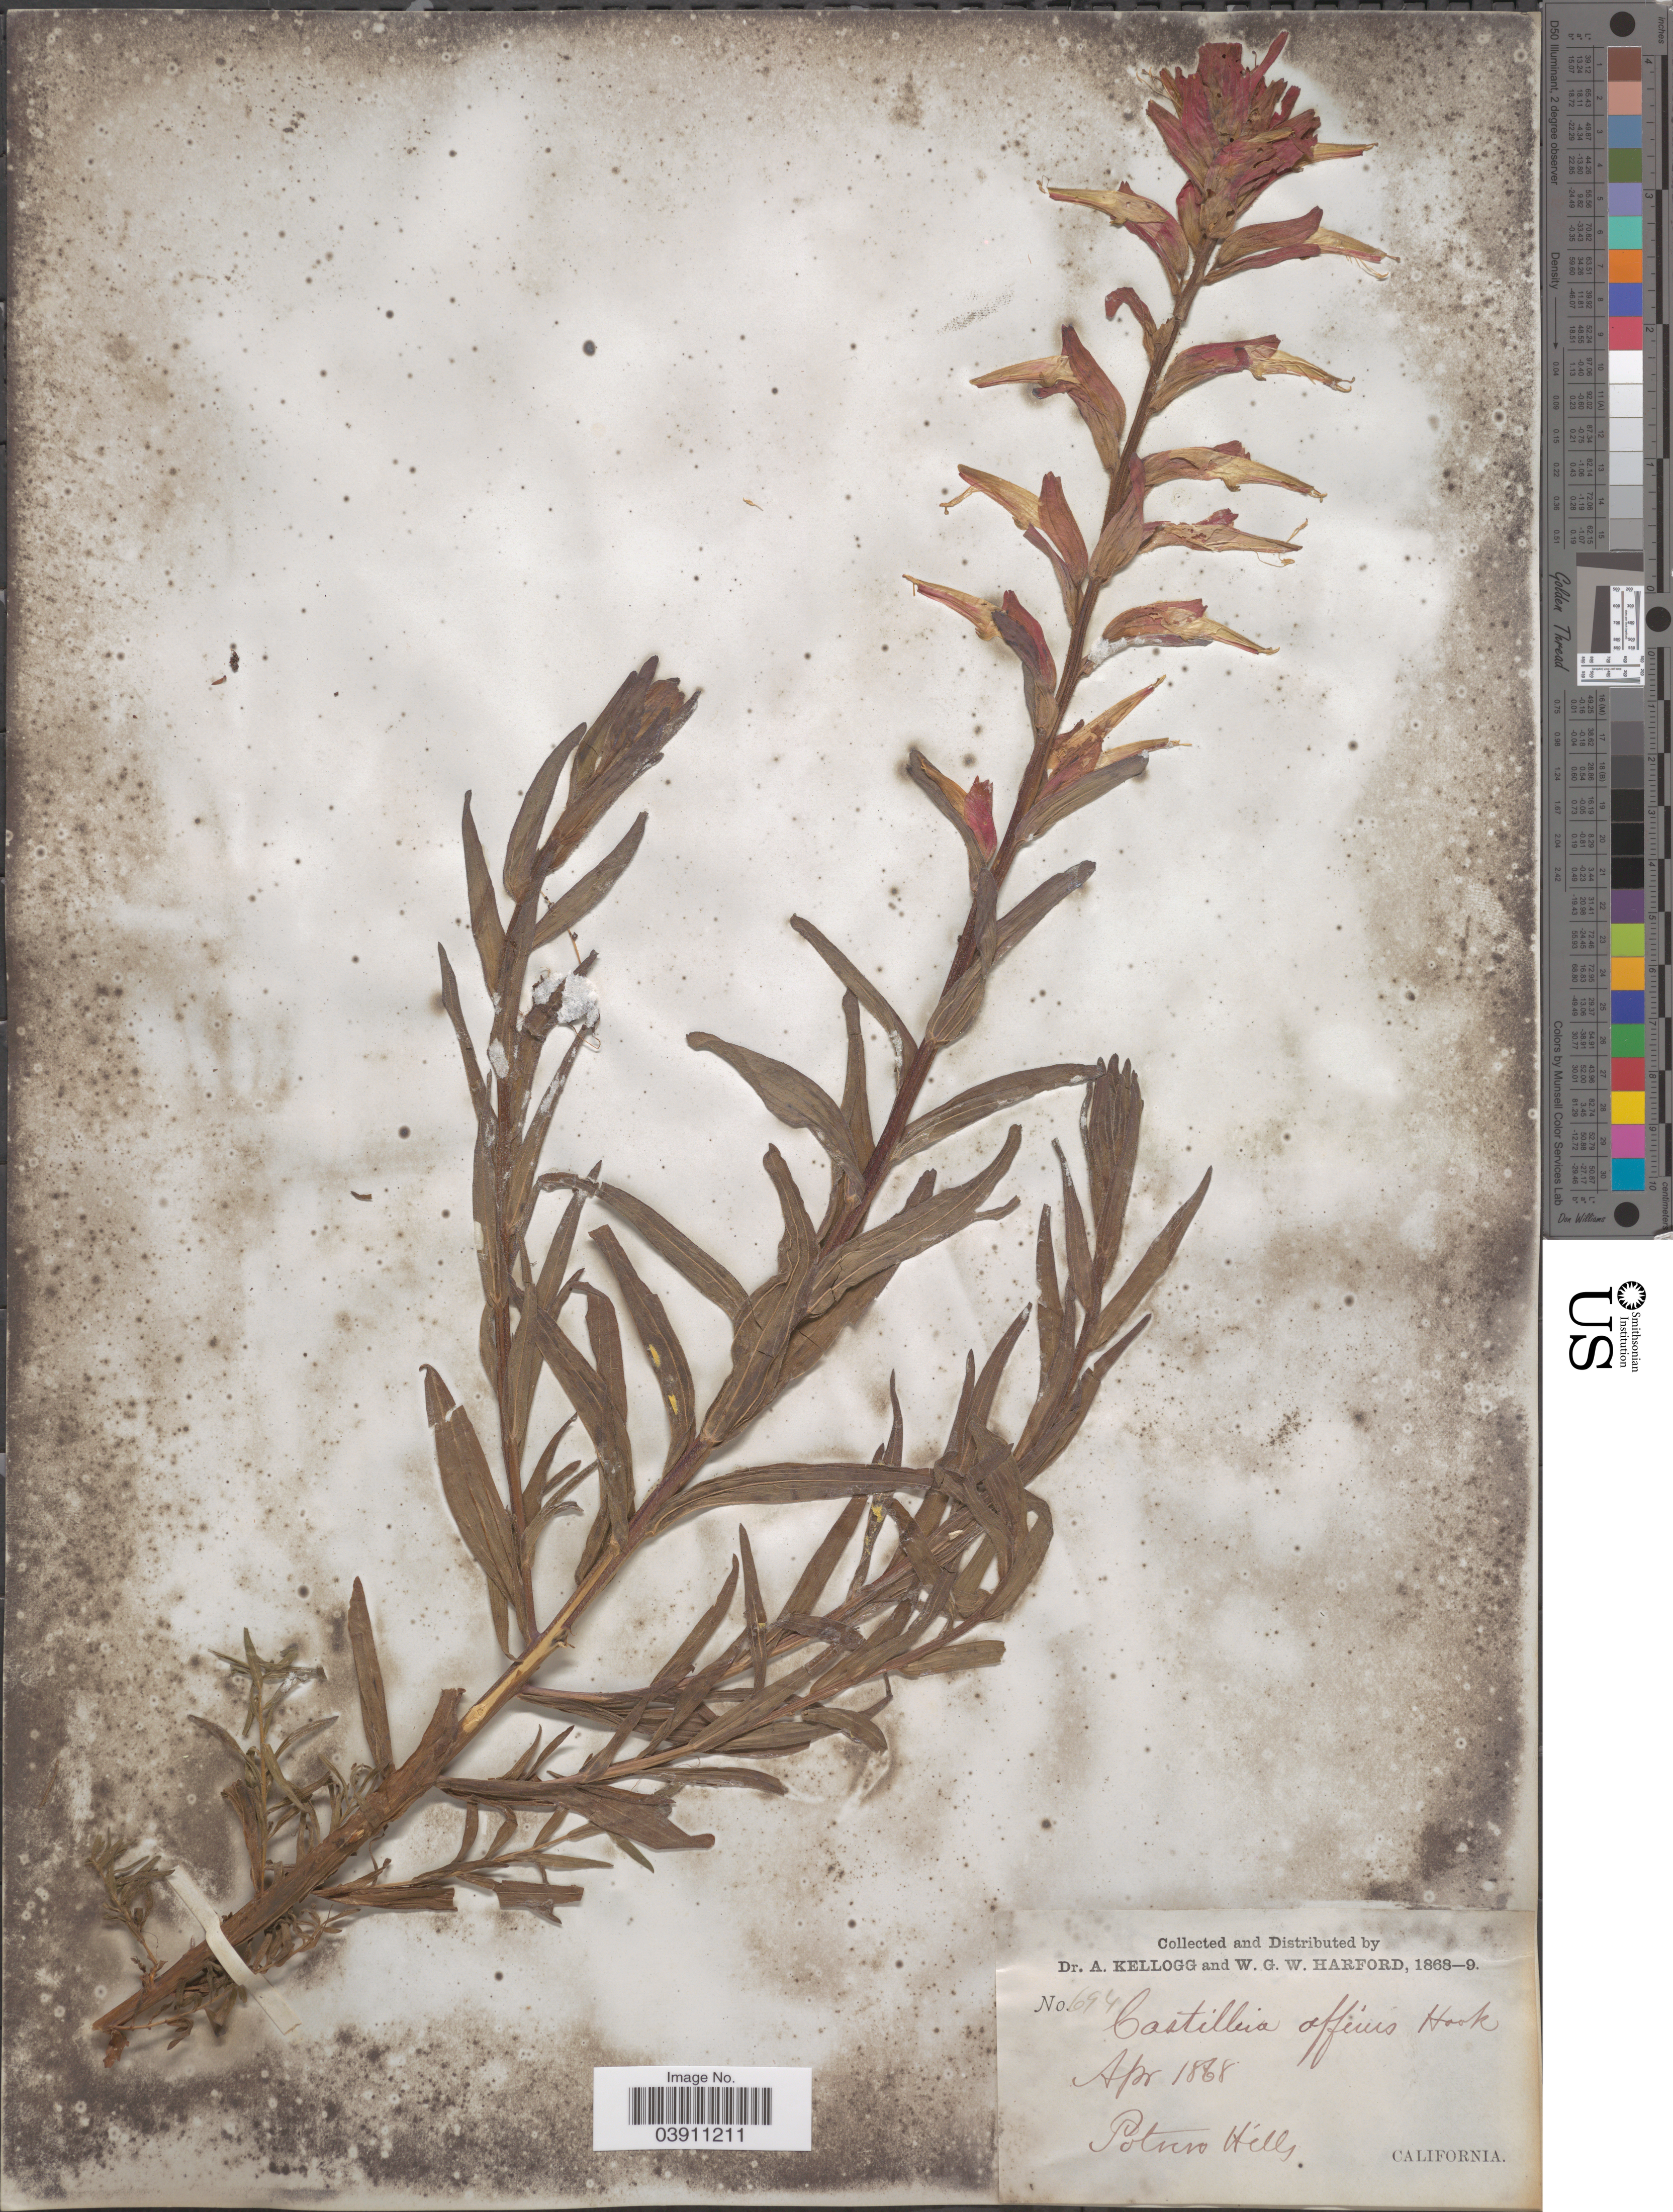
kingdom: Plantae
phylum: Tracheophyta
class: Magnoliopsida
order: Lamiales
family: Orobanchaceae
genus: Castilleja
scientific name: Castilleja affinis subsp. neglecta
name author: (Zeile) T.I. Chuang & Heckard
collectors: A. Kellogg & W. G. W. Harford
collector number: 694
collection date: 1868-04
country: United States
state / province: California